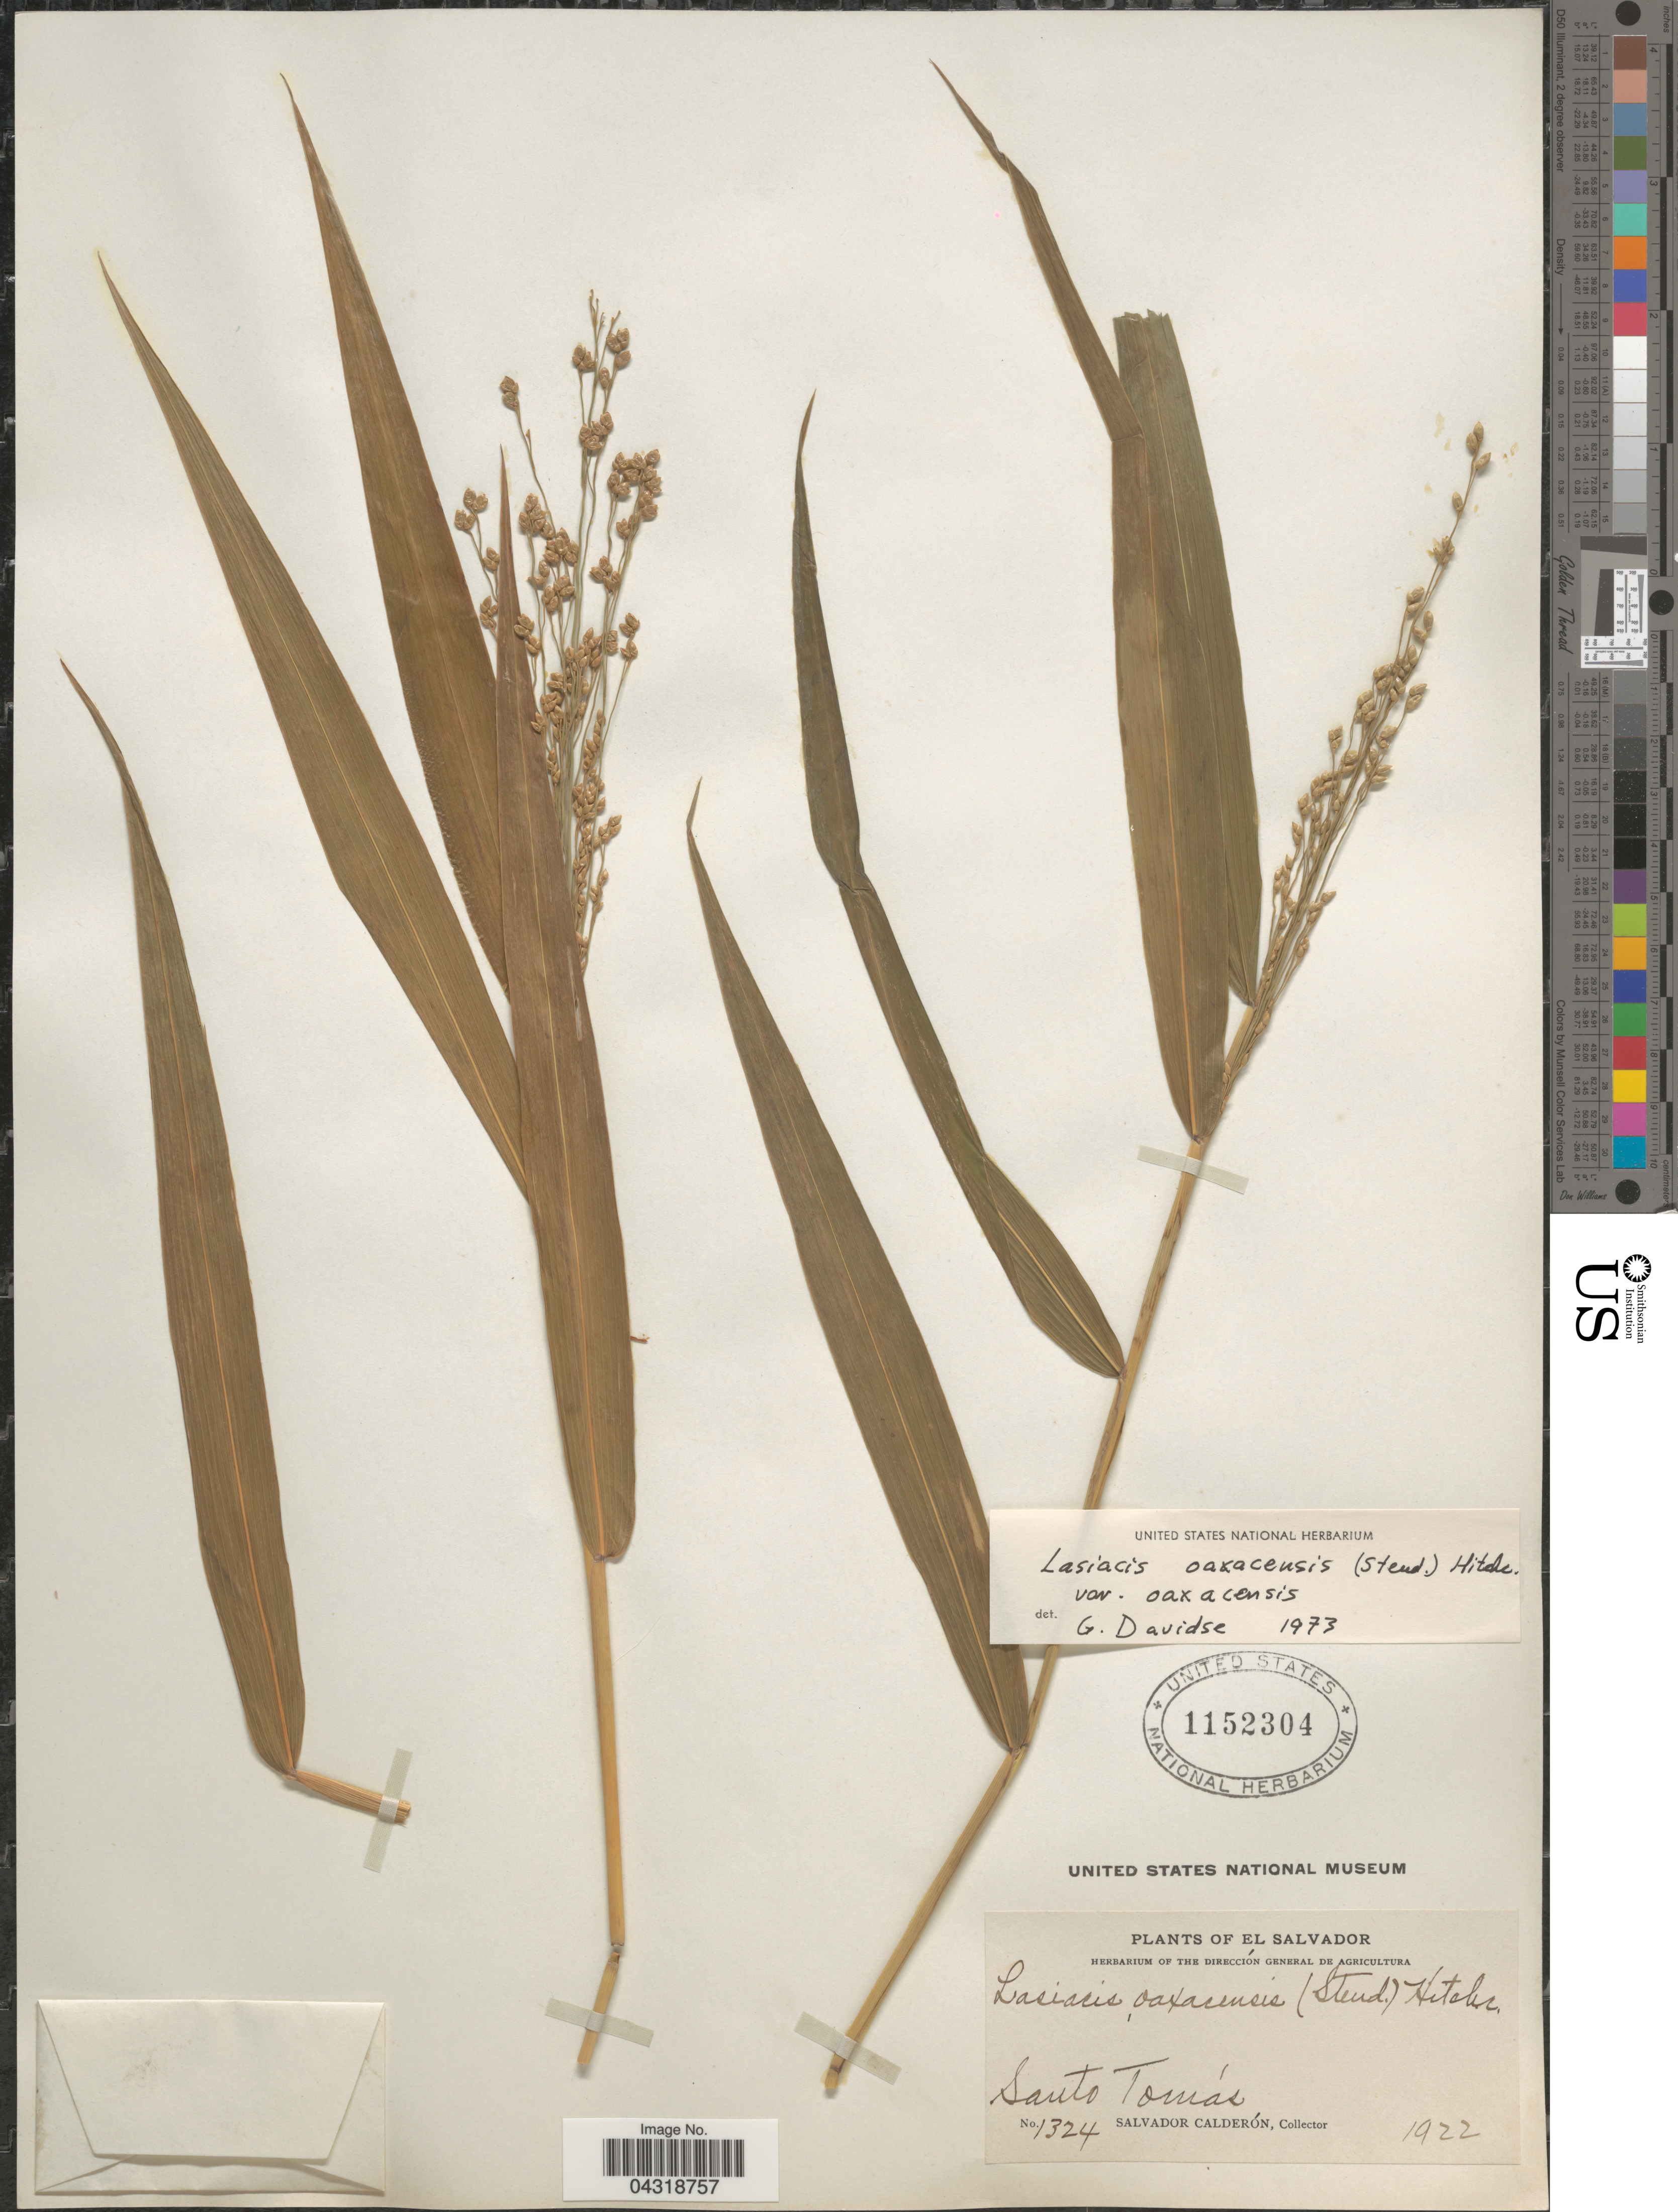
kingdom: Plantae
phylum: Tracheophyta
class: Liliopsida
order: Poales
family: Poaceae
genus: Lasiacis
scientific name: Lasiacis oaxacensis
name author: (Steud.) Hitchc.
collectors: S. Calderón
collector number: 1324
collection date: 1922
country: El Salvador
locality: Santo Tomás.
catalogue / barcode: US 1152304